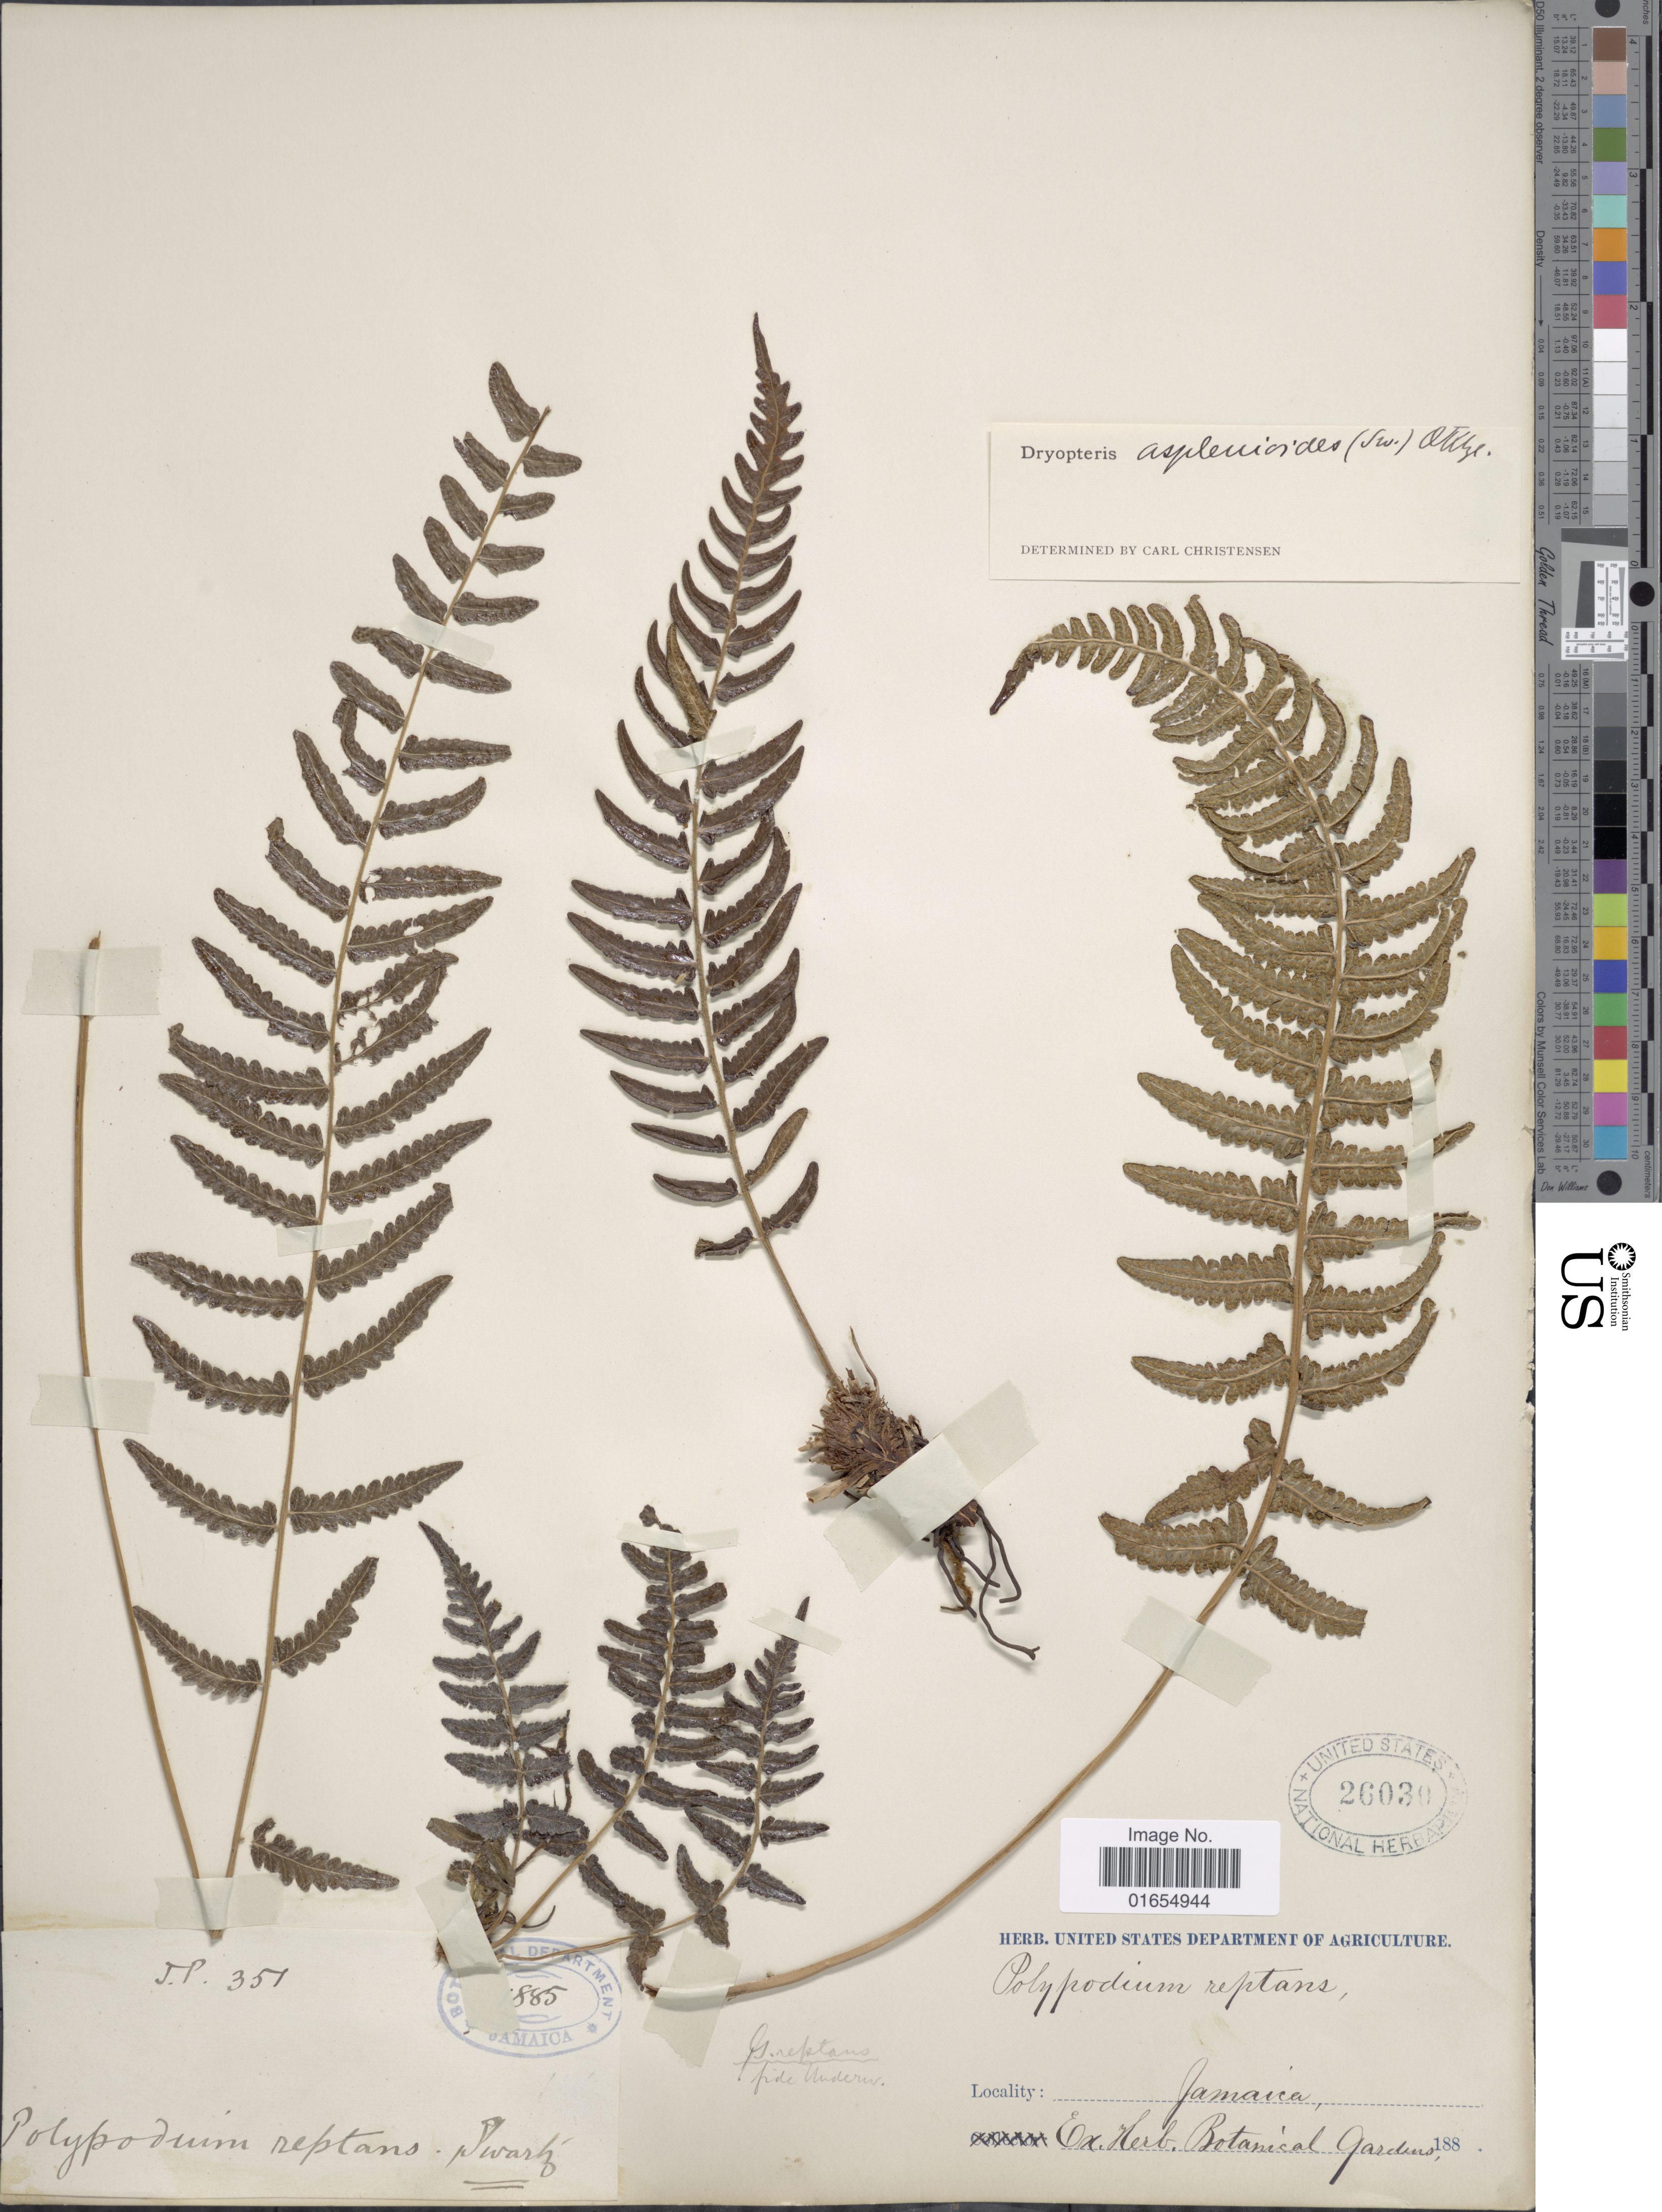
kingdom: Plantae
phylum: Tracheophyta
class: Polypodiopsida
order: Polypodiales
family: Thelypteridaceae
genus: Goniopteris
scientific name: Goniopteris retroflexa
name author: (L.) Pic. Serm.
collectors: ex herb. Bot. Gard.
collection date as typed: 188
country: Jamaica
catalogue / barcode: US 26030